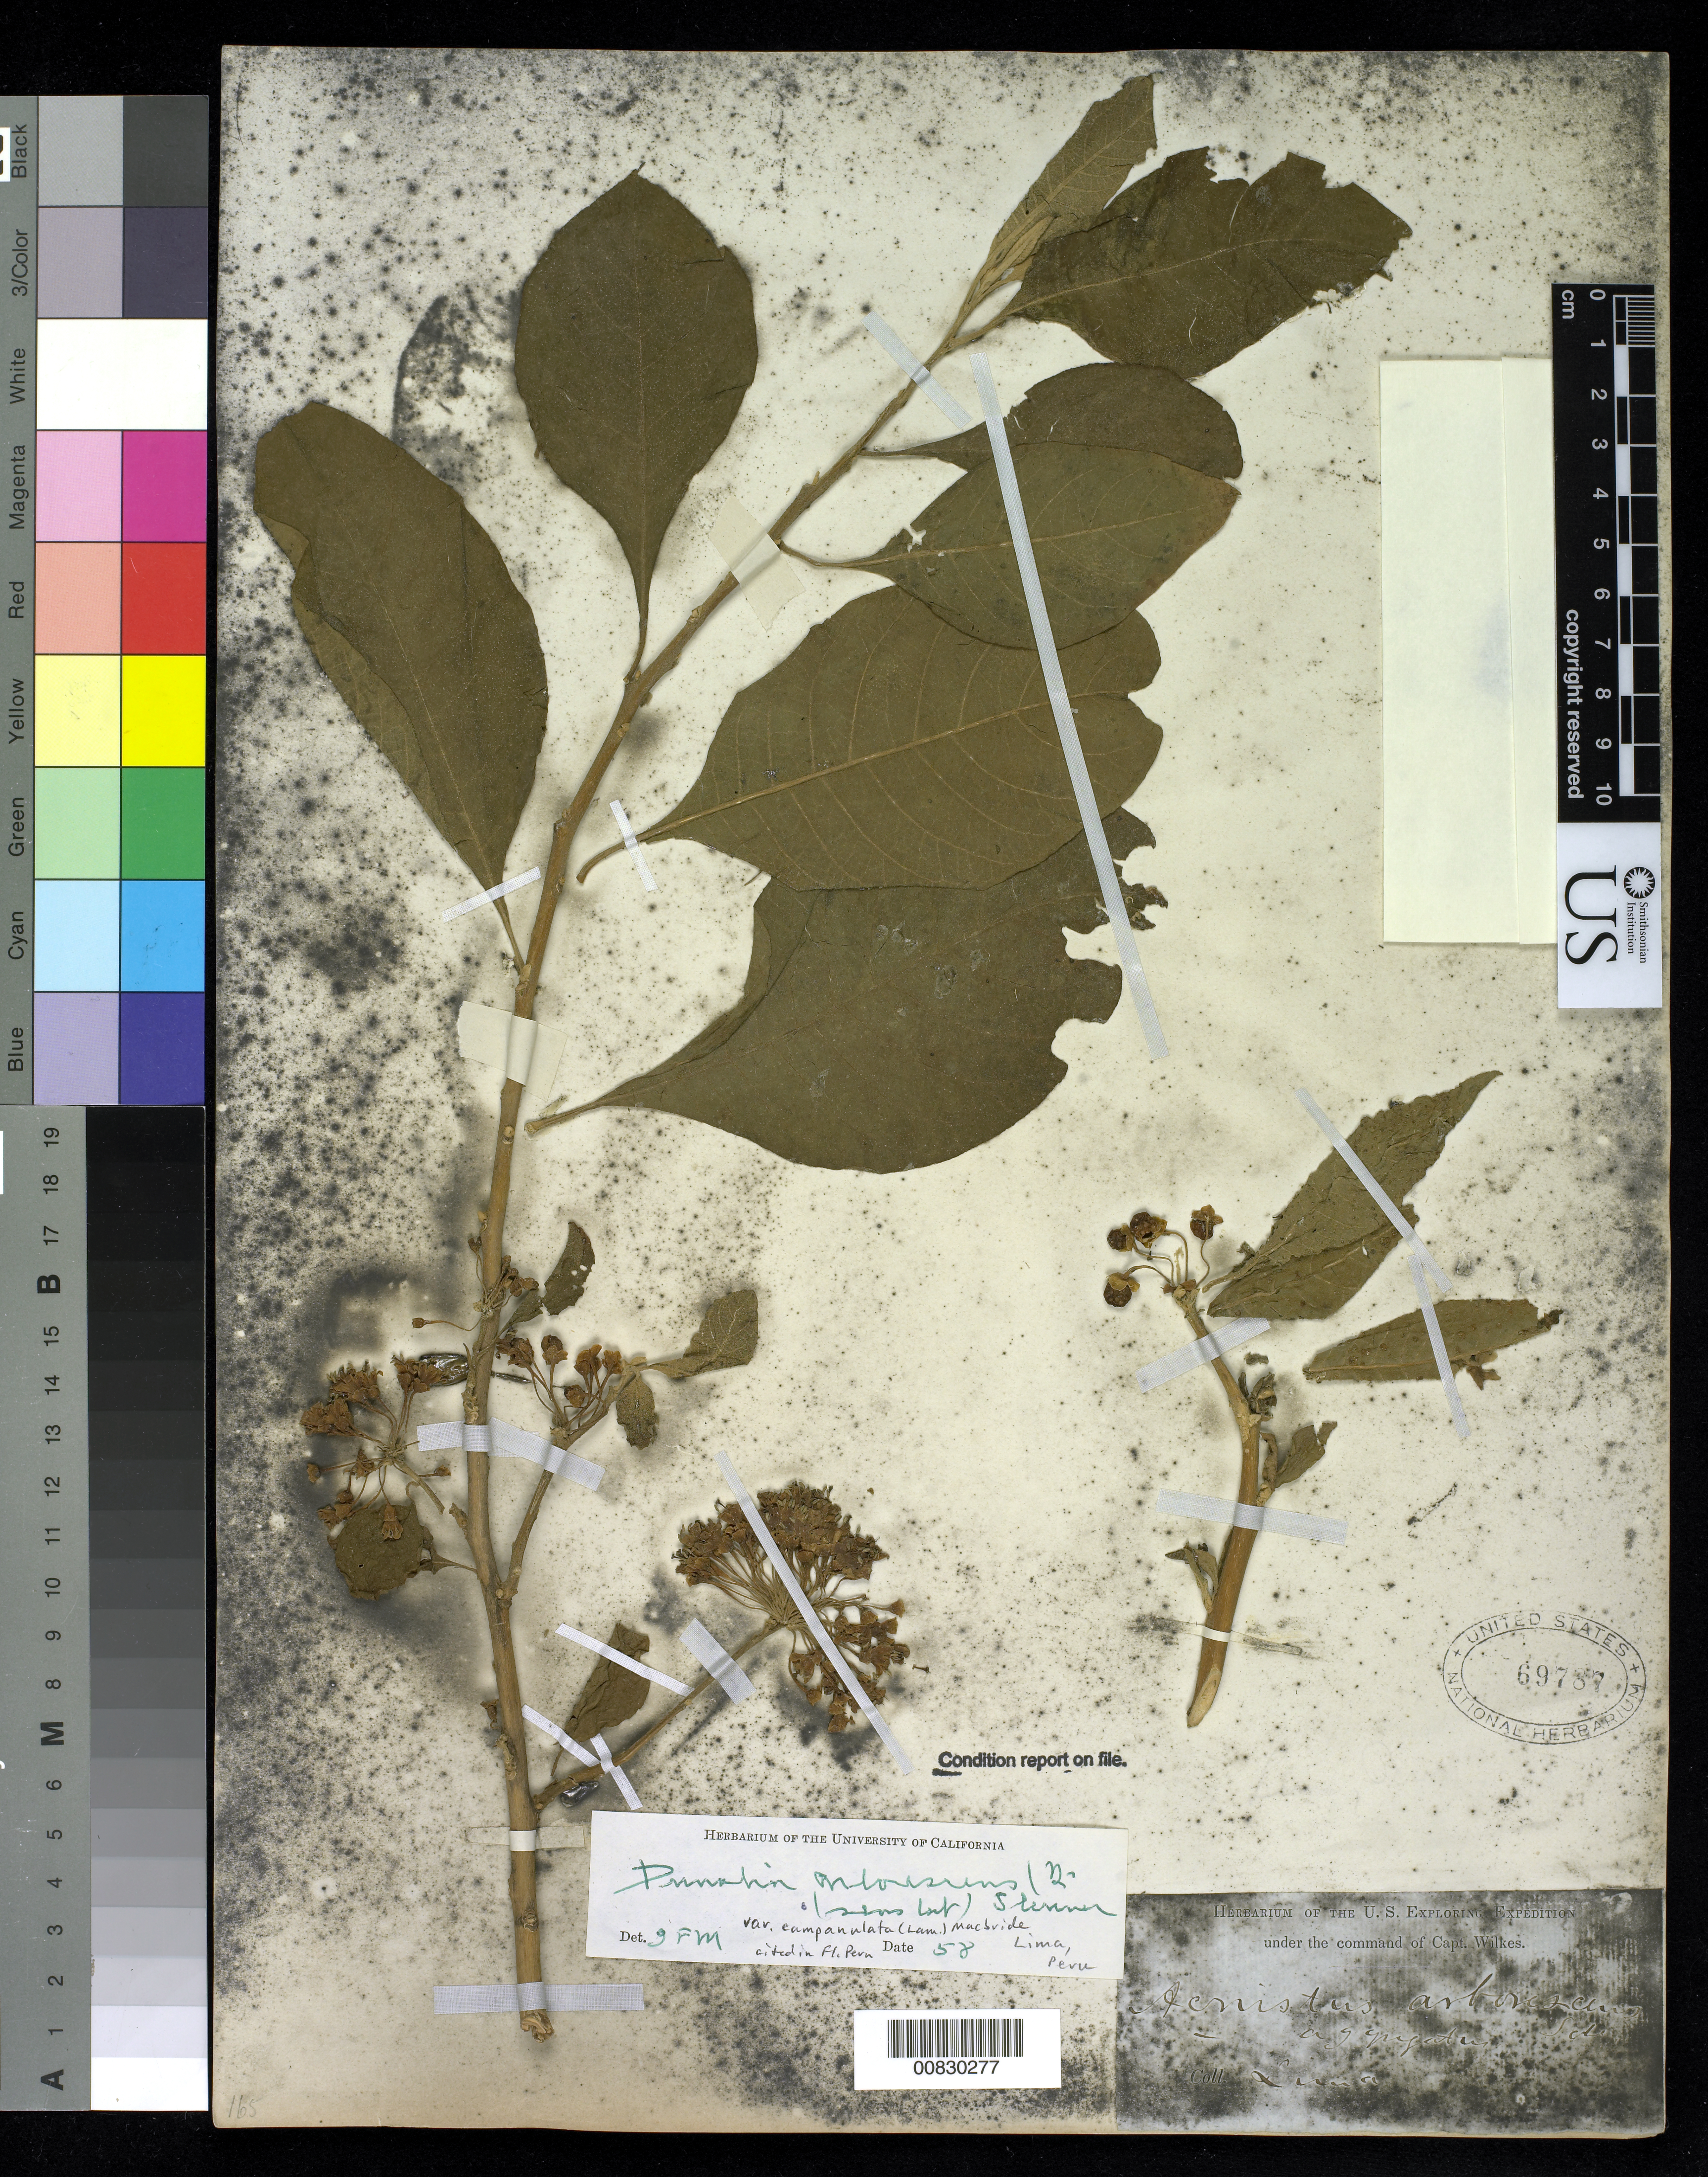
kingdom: Plantae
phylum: Tracheophyta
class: Magnoliopsida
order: Solanales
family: Solanaceae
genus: Acnistus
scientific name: Acnistus arborescens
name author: (L.) Schltdl.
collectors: Wilkes Explor. Exped.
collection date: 1838/1842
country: Peru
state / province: Lima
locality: Lima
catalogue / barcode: US 69787